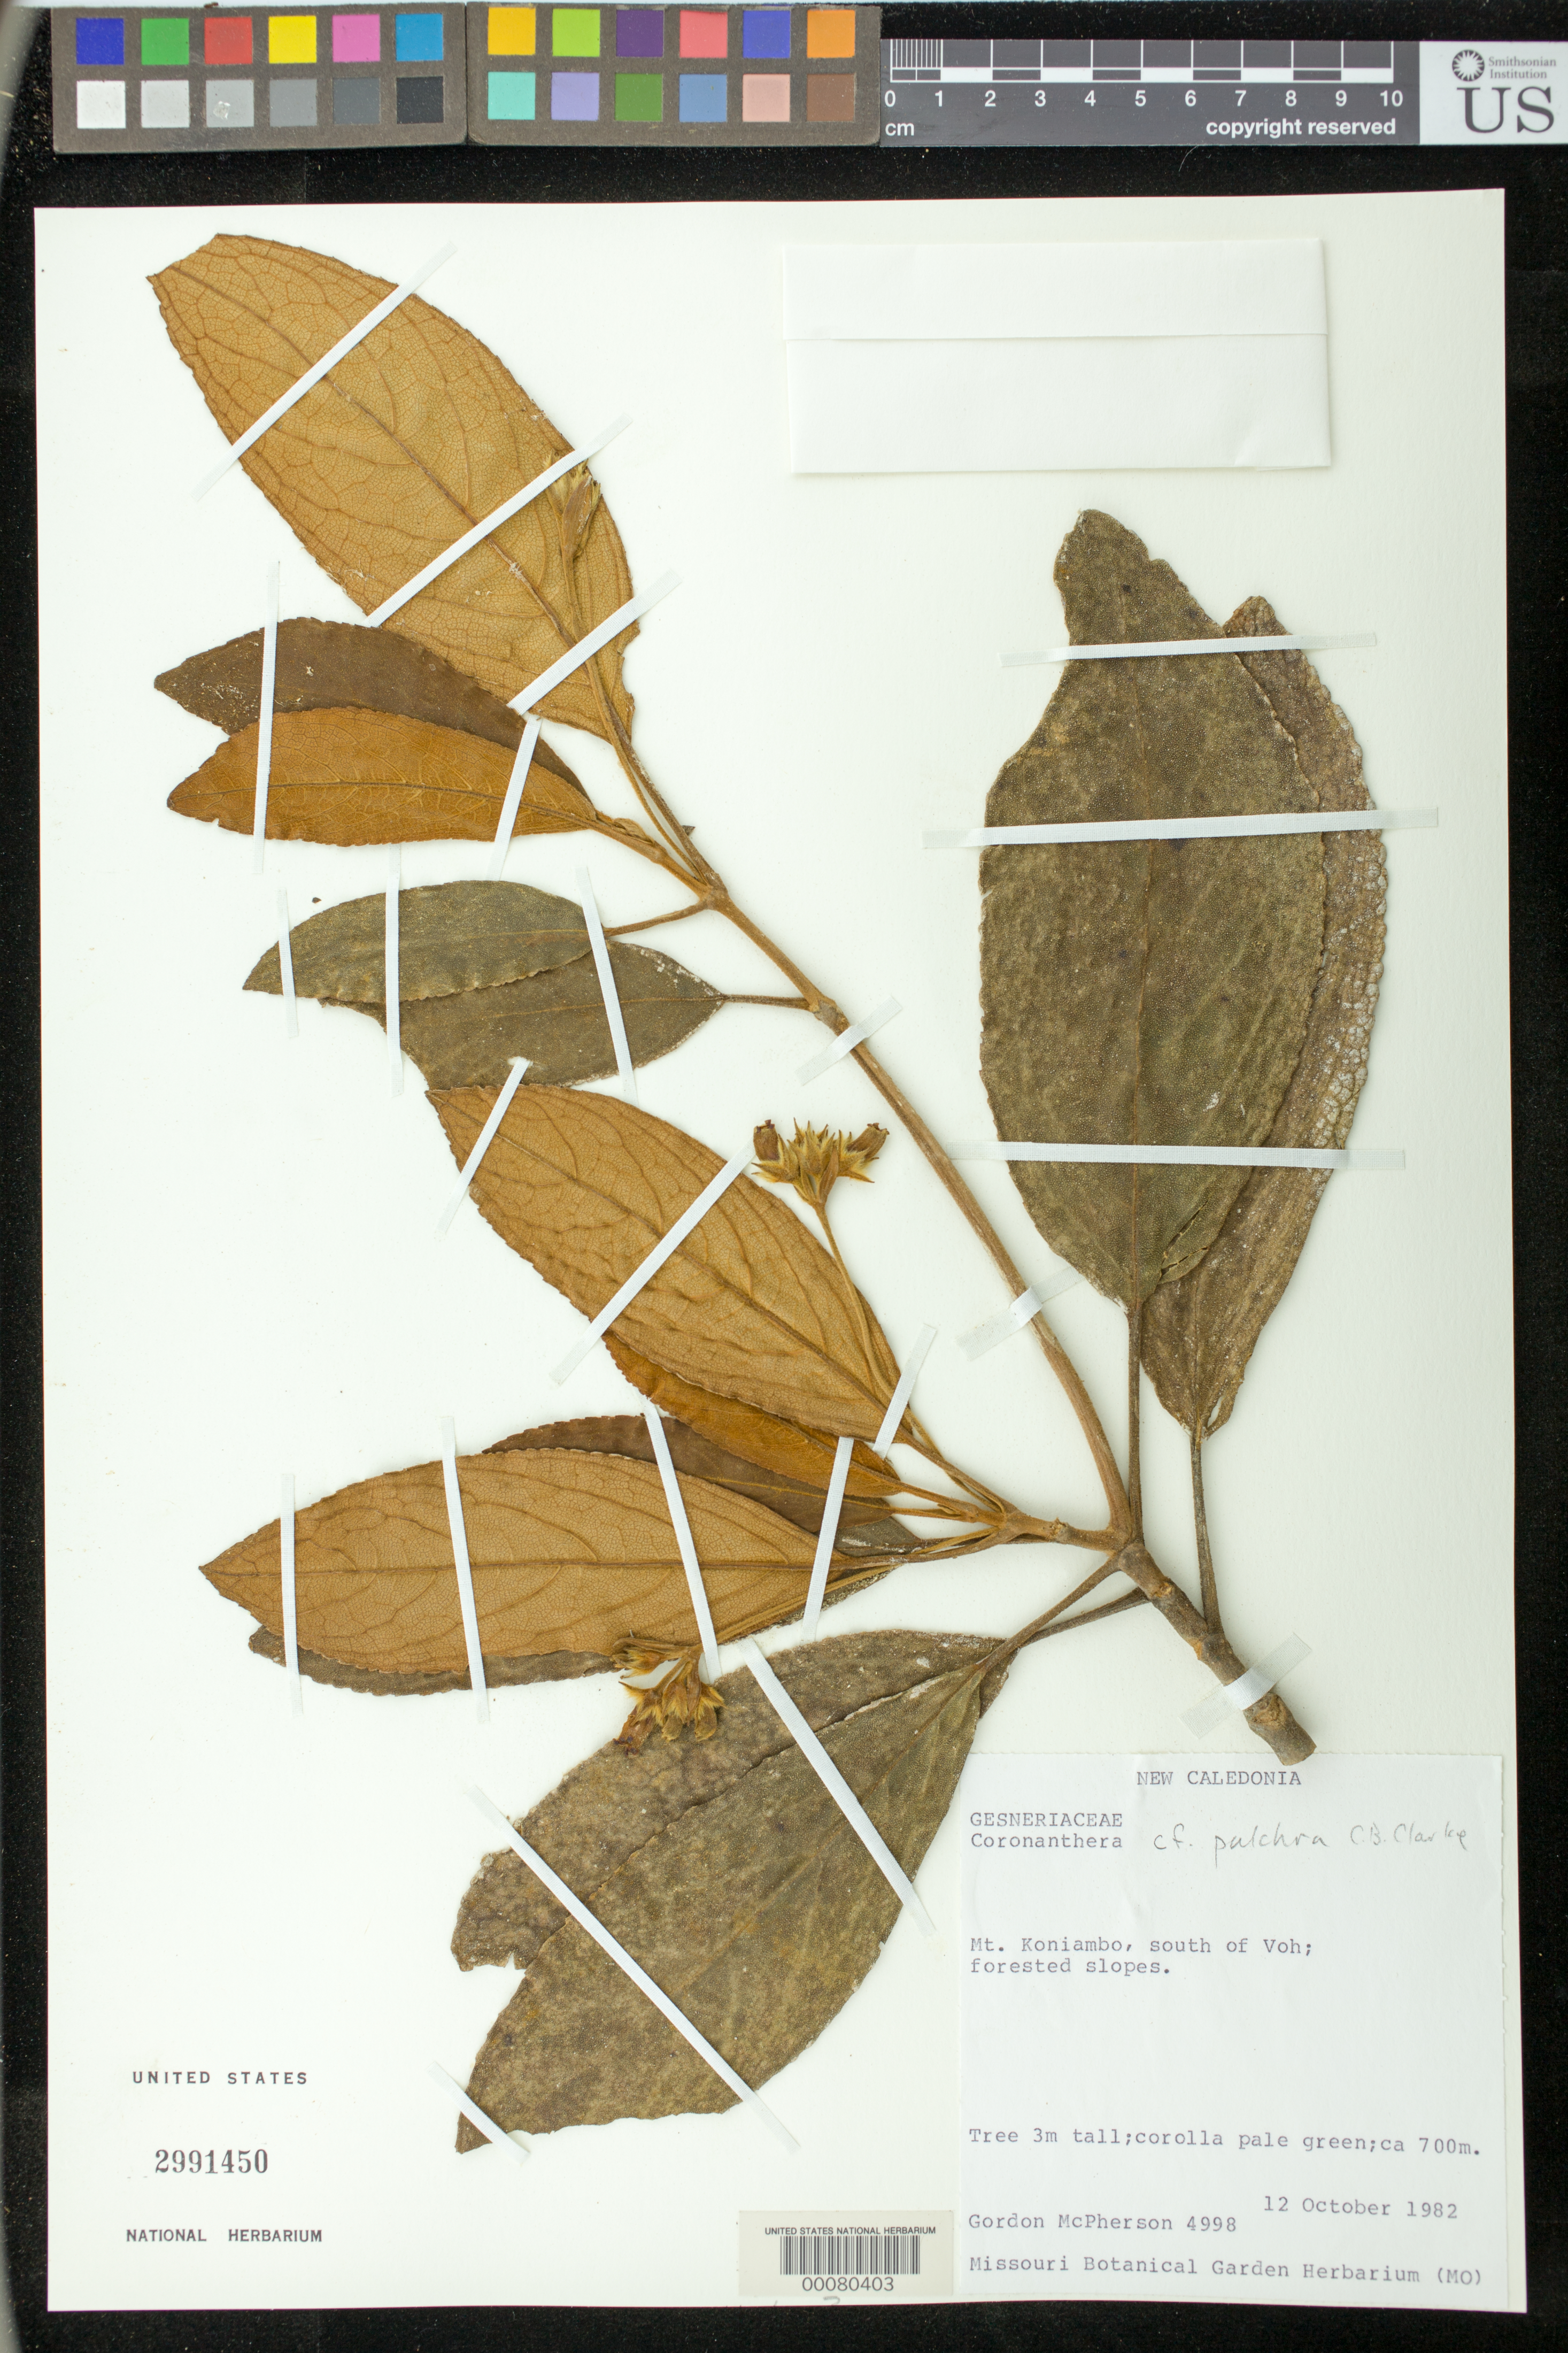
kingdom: Plantae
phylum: Tracheophyta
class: Magnoliopsida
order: Lamiales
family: Gesneriaceae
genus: Coronanthera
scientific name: Coronanthera pulchra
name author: C.B. Clarke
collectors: G. D. McPherson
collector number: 4998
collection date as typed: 12 Oct 1982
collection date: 1982-10-12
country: New Caledonia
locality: Mt koniambo, s of voh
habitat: Forested slopes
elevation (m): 700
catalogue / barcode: US 2991450